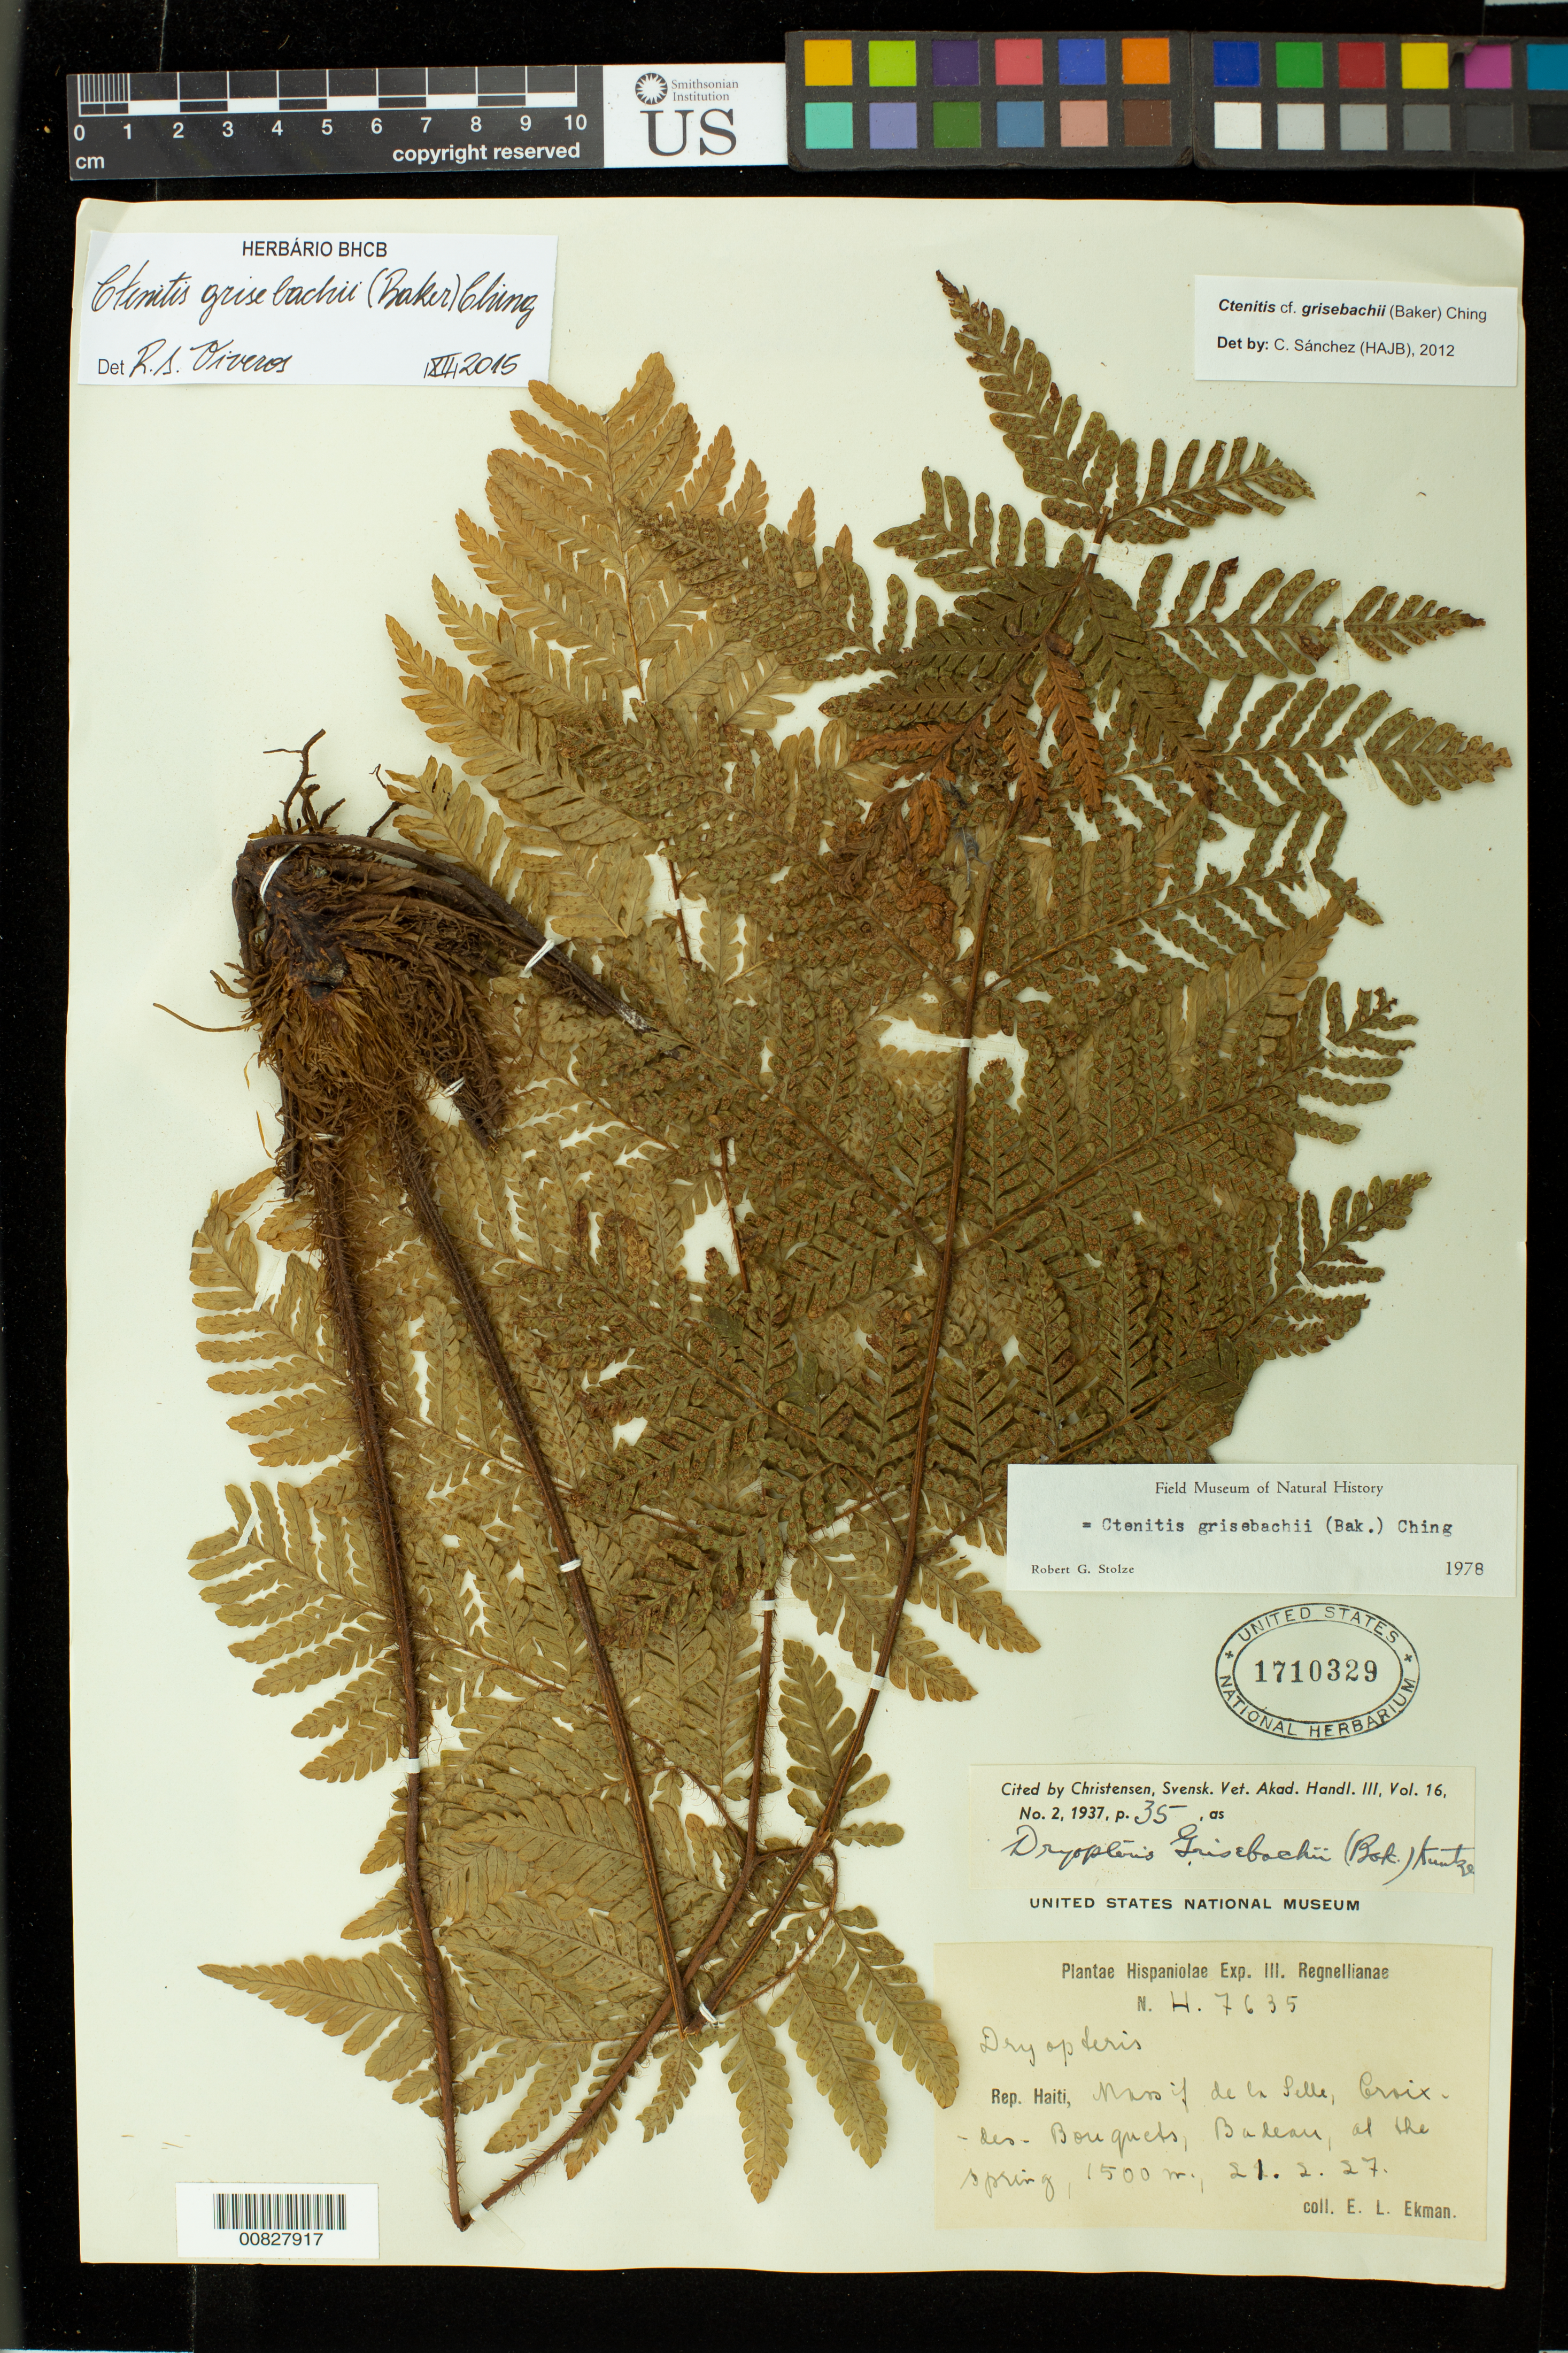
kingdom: Plantae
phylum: Tracheophyta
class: Polypodiopsida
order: Polypodiales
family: Dryopteridaceae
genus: Ctenitis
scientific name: Ctenitis grisebachii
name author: (Baker) Ching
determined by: Stolze, R. G.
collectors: E. L. Ekman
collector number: H 7635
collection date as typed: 21 Feb 1927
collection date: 1927-02-21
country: Haiti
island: Hispaniola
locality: Massif de la Selle, Croix des Bouquets, Badeau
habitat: At the spring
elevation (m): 1500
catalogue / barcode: US 1710329